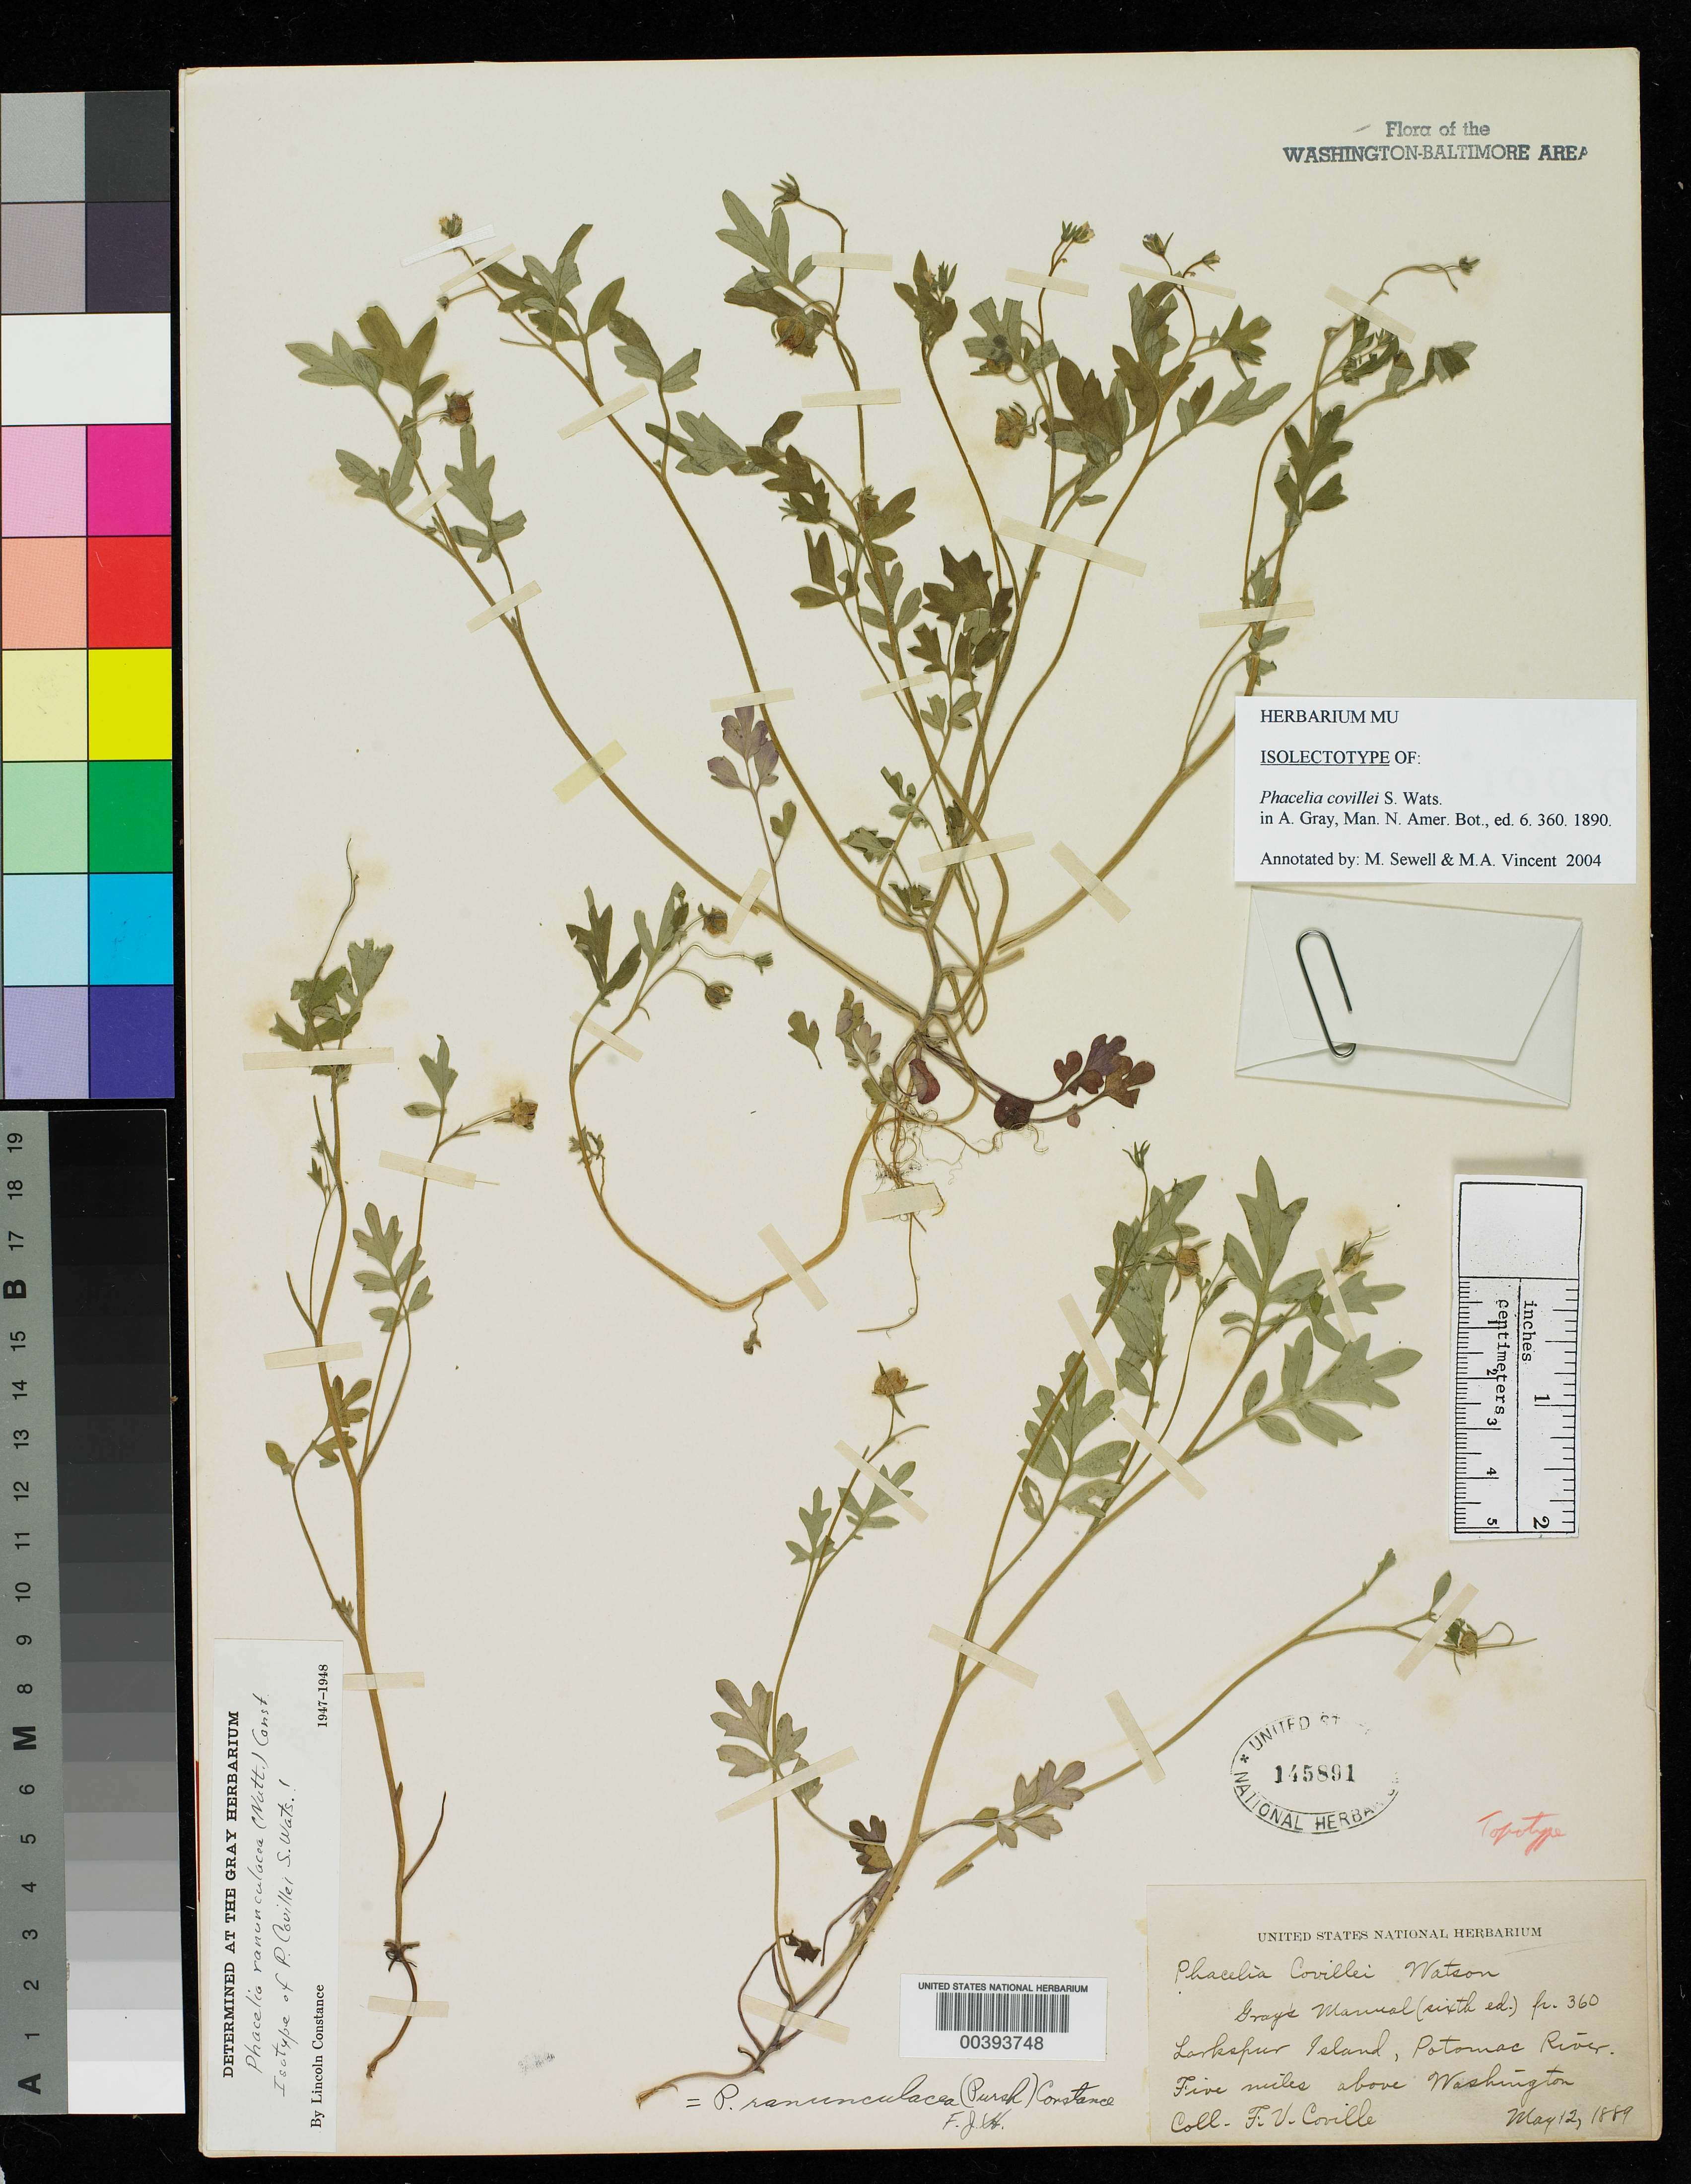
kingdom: Plantae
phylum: Tracheophyta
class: Magnoliopsida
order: Boraginales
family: Hydrophyllaceae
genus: Phacelia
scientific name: Phacelia covillei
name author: S. Watson in A. Gray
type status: Isotype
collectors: F. V. Coville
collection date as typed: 12 May 1889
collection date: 1889-05-12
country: United States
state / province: Maryland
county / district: Montgomery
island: Larkspur Island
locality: Larkspur Island, Potomac River. Five miles above Washington.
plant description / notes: Cited (as "Watson ex A. Gray", in synonymy under P. ranunculacea (Nutt.) Constance) by L. Constance, Contr. Gray Herb. 168: 42.; Annotated as isotype by L. Constance (1948), as isolectotype by M. Sewell & M.A. Vincent (MU, 2004). This sheet matches collection date of holotype (GH) as cited by L. Constance, 1949.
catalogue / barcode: US 145891